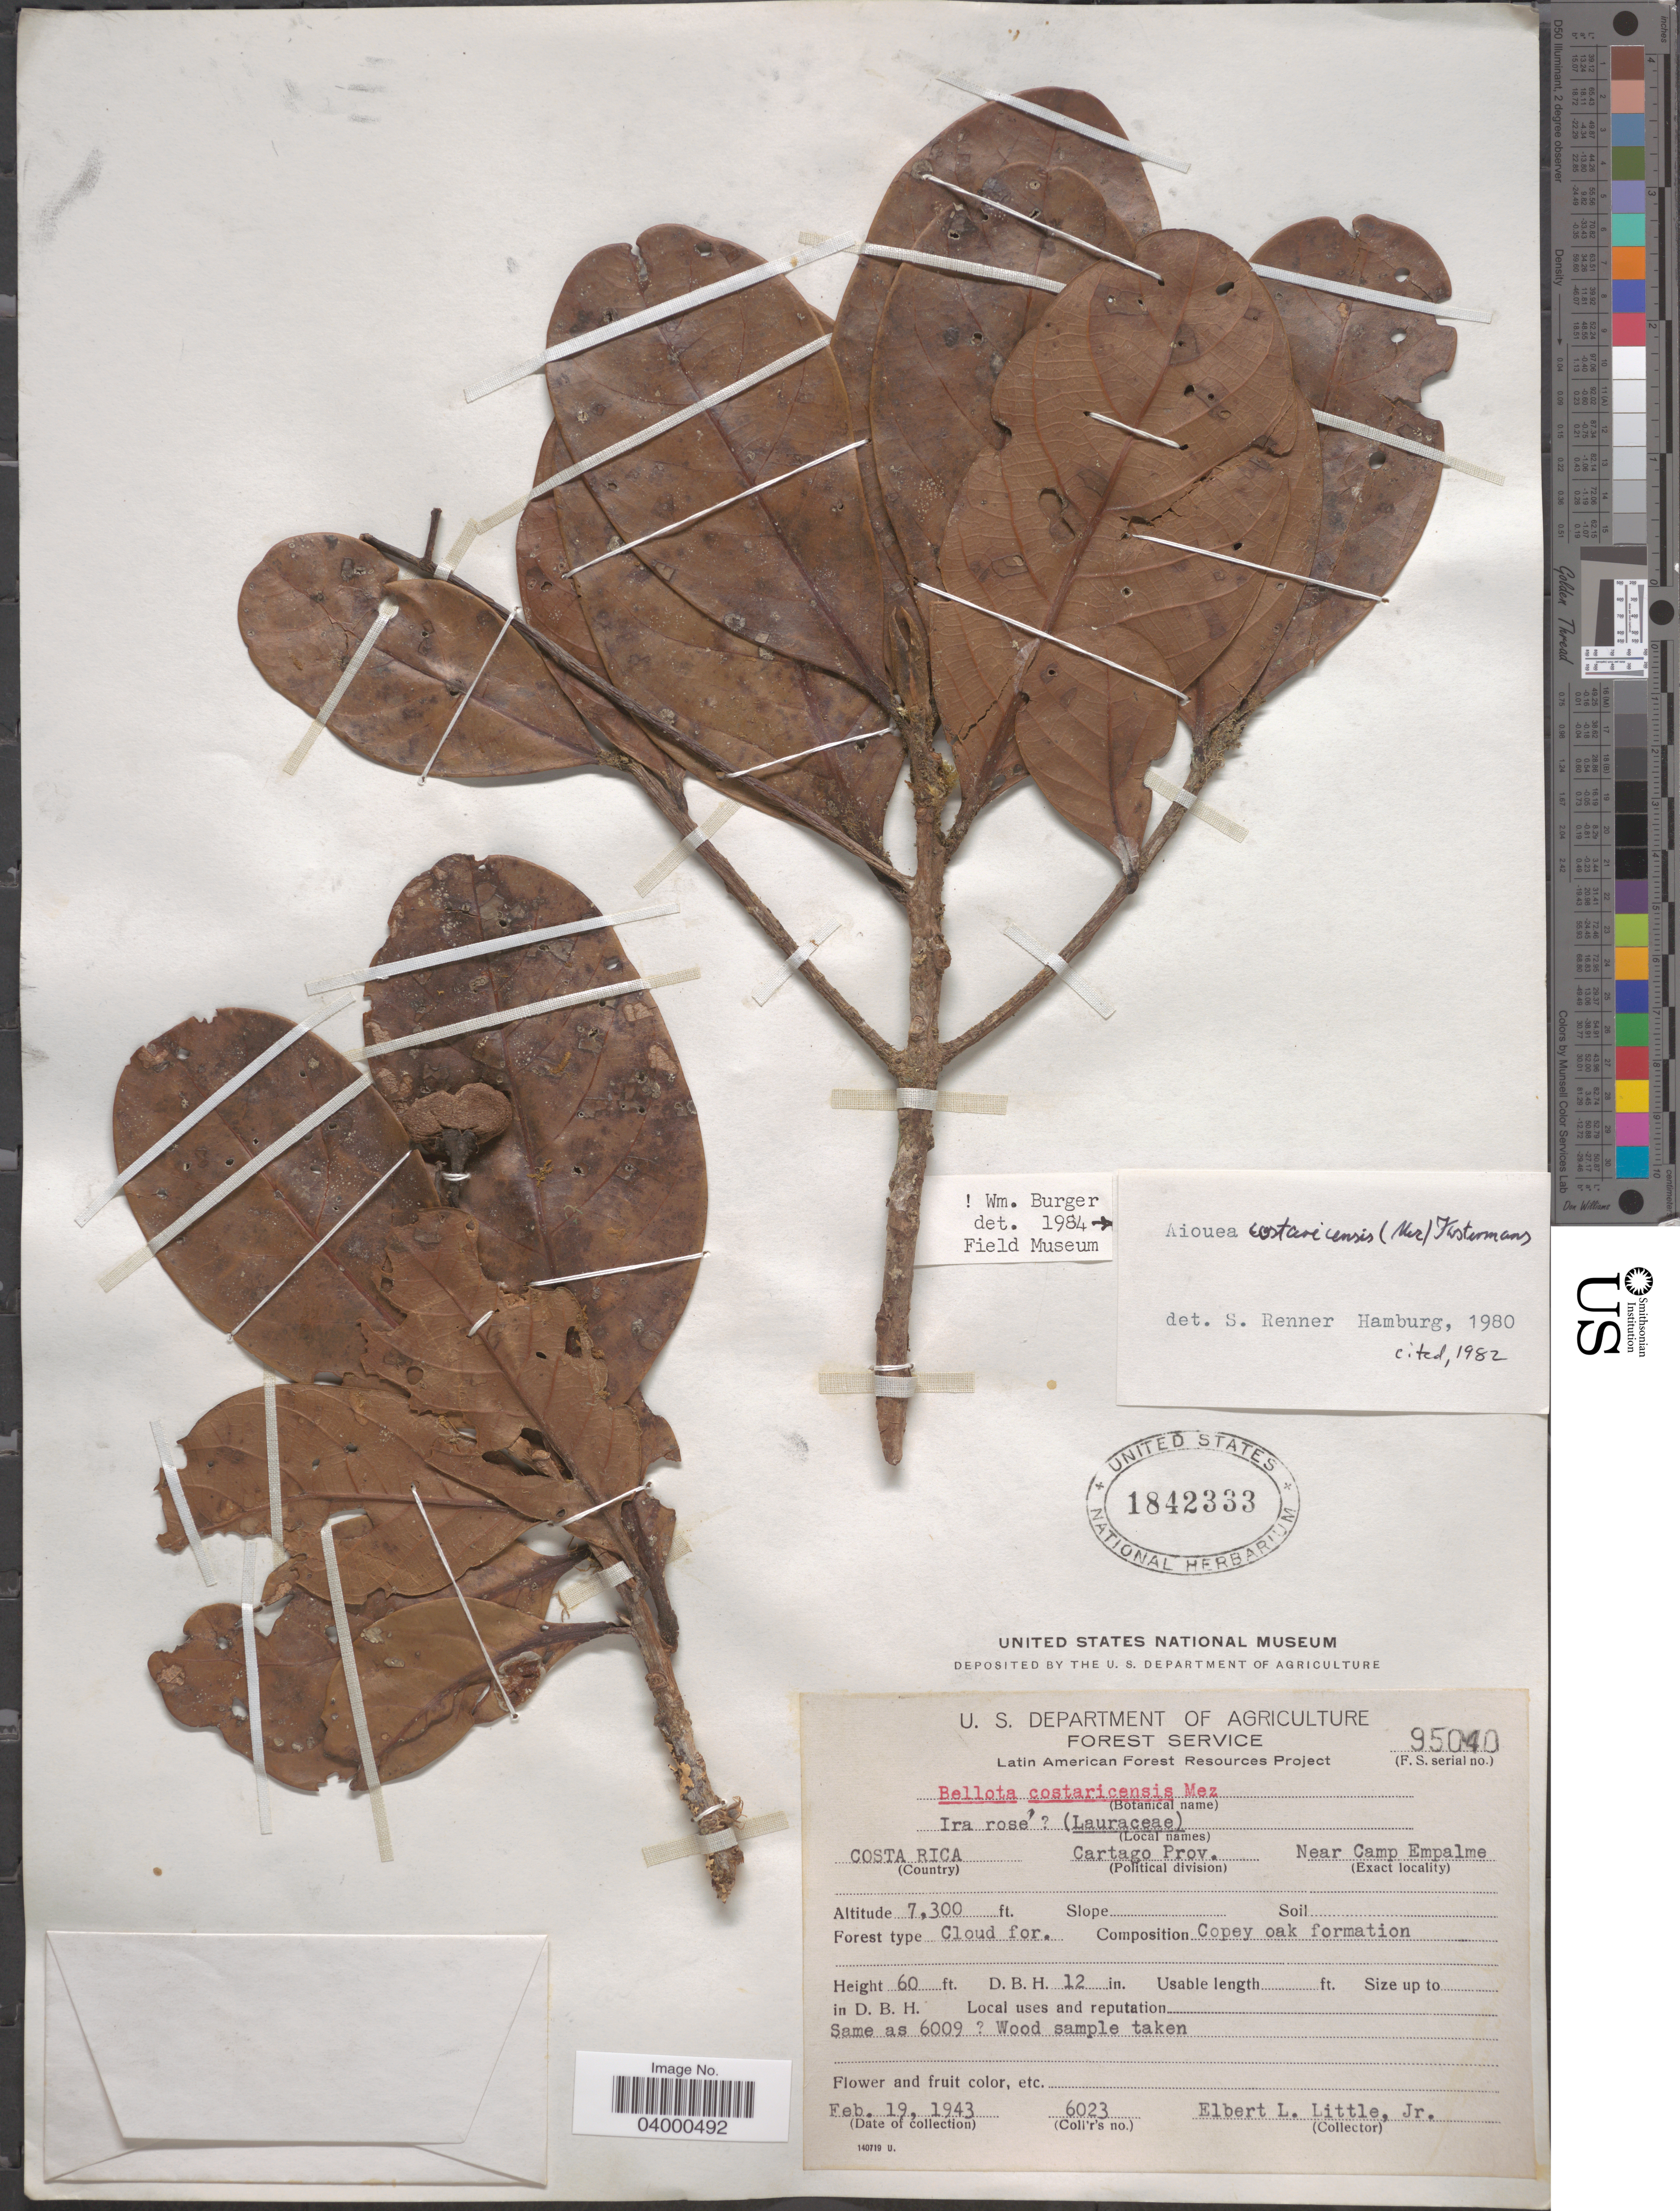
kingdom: Plantae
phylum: Tracheophyta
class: Magnoliopsida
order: Laurales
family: Lauraceae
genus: Aiouea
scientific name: Aiouea costaricensis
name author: (Mez) Kosterm.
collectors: E. L. Little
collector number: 6023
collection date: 1943-02-19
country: Costa Rica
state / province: Cartago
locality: Near Camp Empalme.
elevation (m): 2225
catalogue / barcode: US 1842333